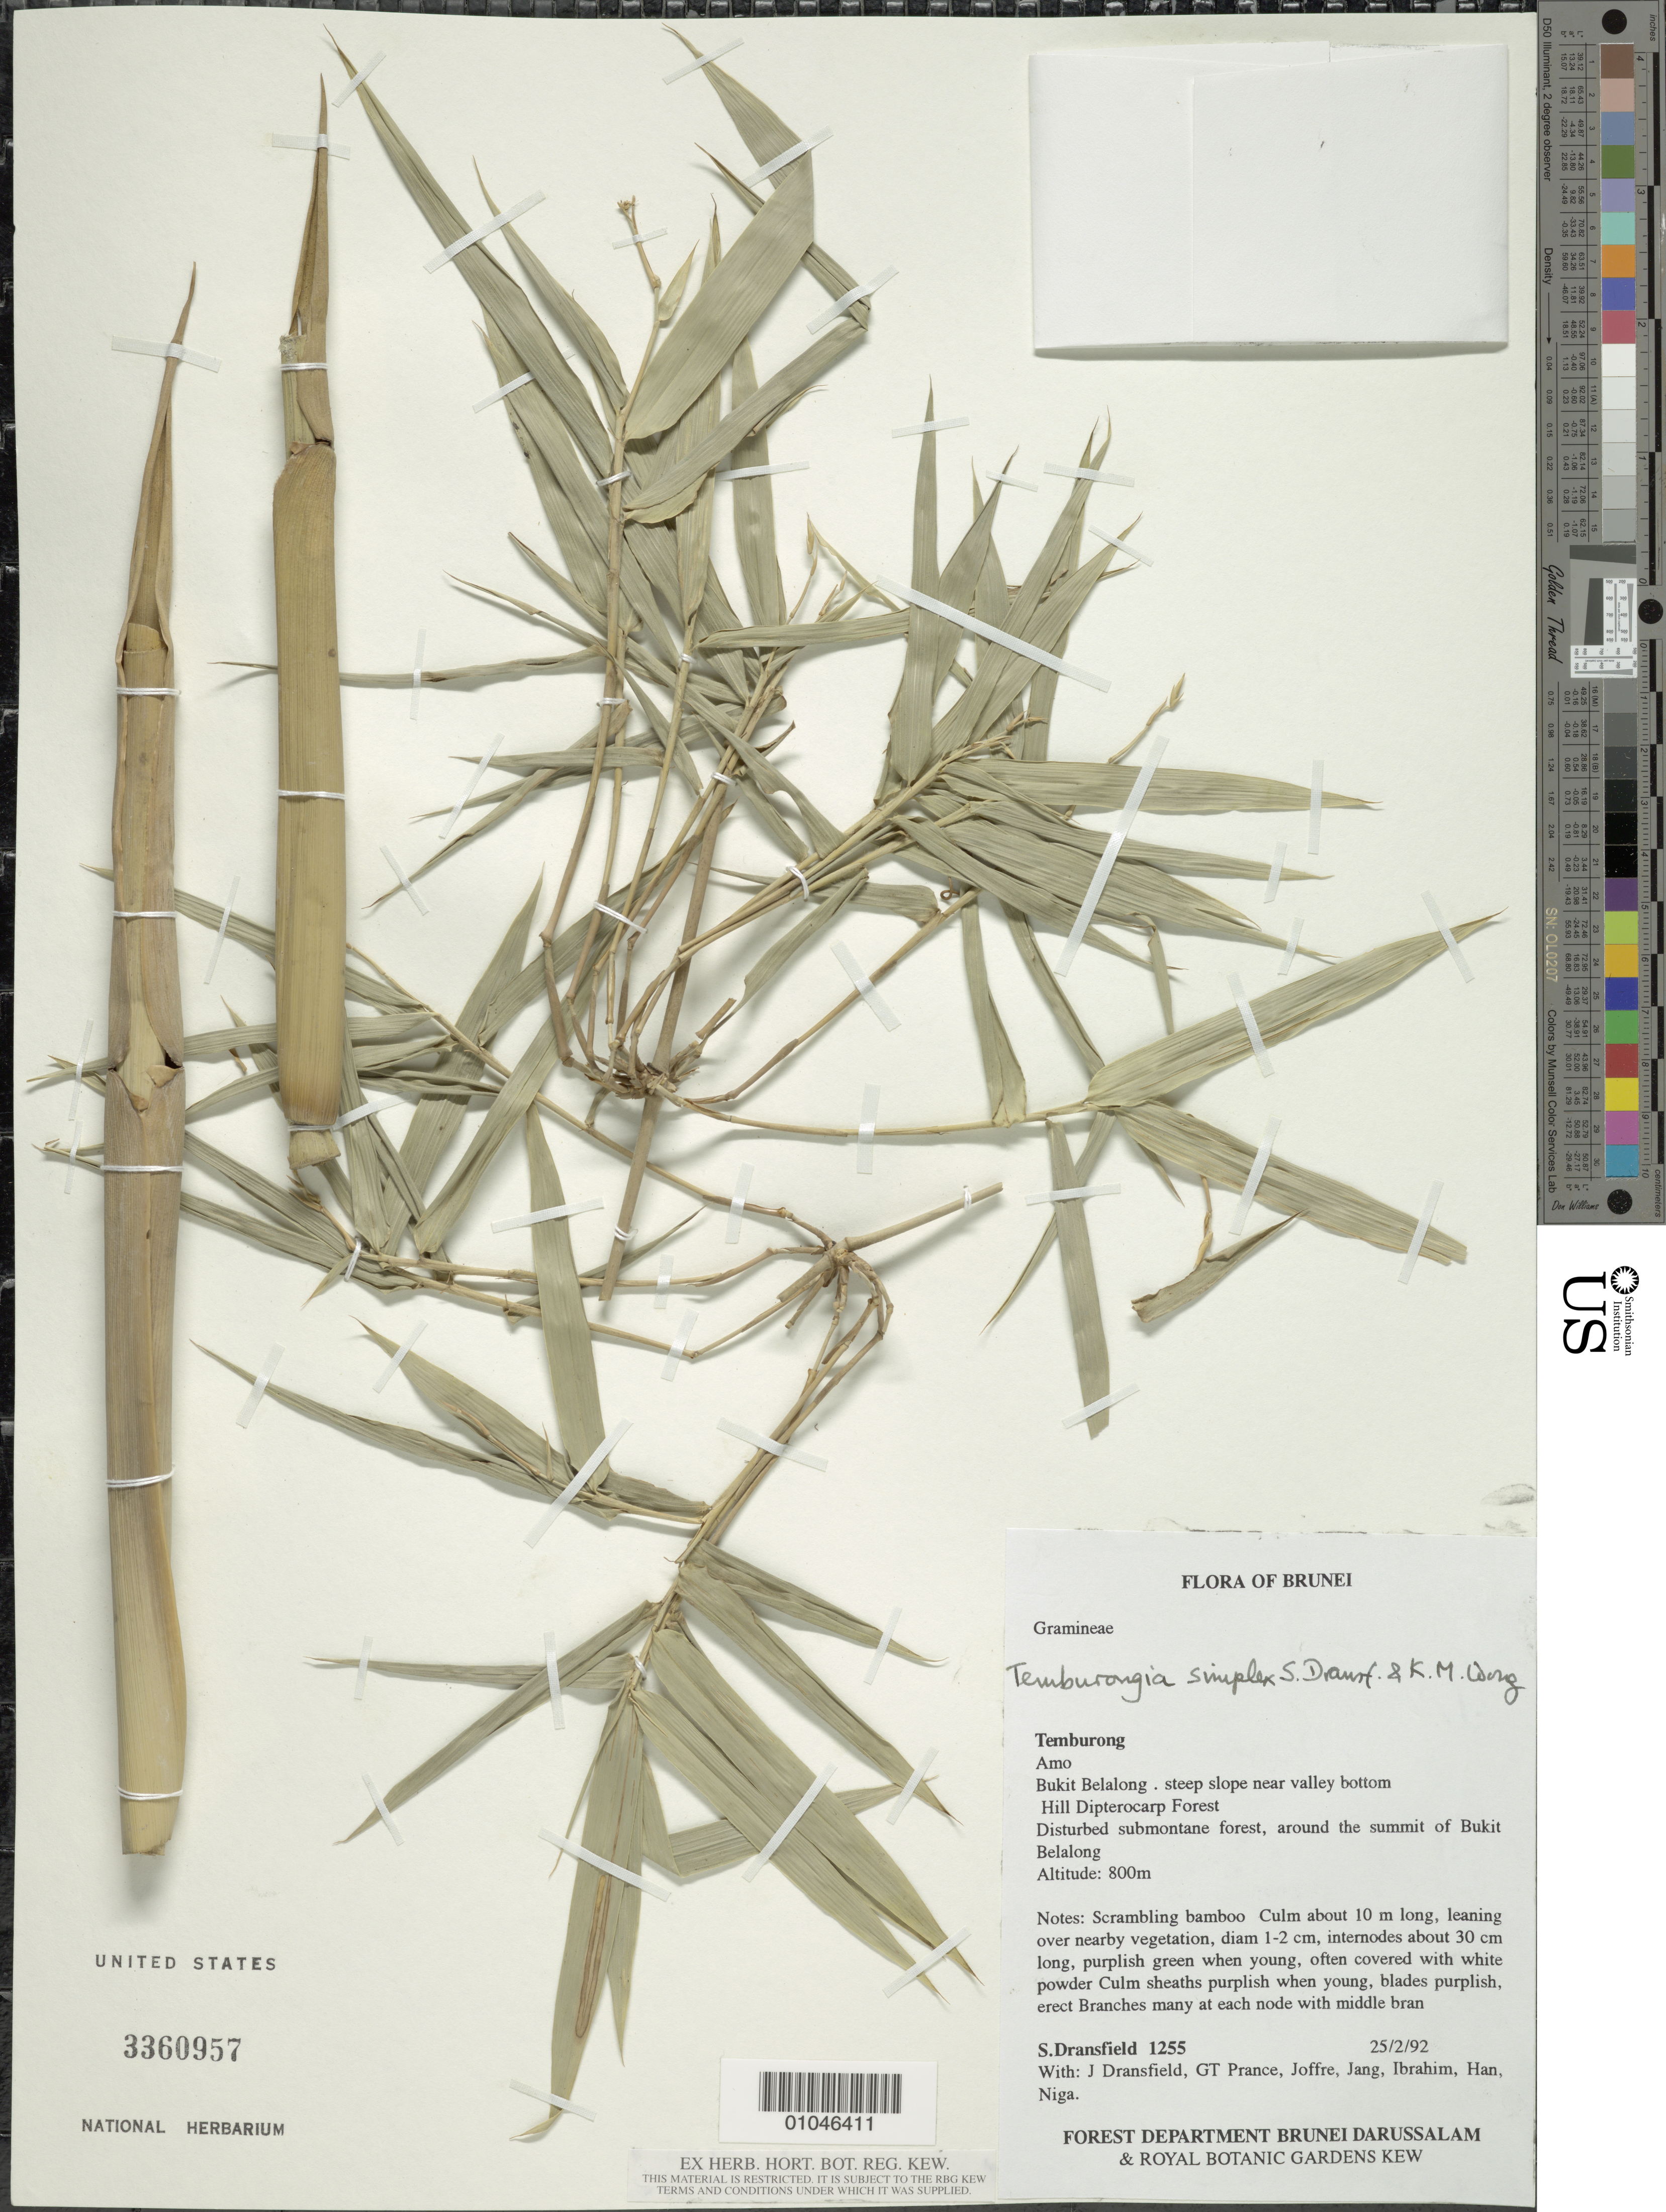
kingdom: Plantae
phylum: Tracheophyta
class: Liliopsida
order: Poales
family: Poaceae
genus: Temburongia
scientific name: Temburongia simplex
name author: S. Dransf. & K.M. Wong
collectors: S. Dransfield, J. Dransfield, G. T. Prance, -. Joffre, -. Jang, -. Ibrahim, -. Han & -. Niga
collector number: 1255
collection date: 1992-02-25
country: Brunei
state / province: Temburong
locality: Hill Dipterocarp Forest, Bukit Belalong, Amo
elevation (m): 800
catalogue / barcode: US 3360957